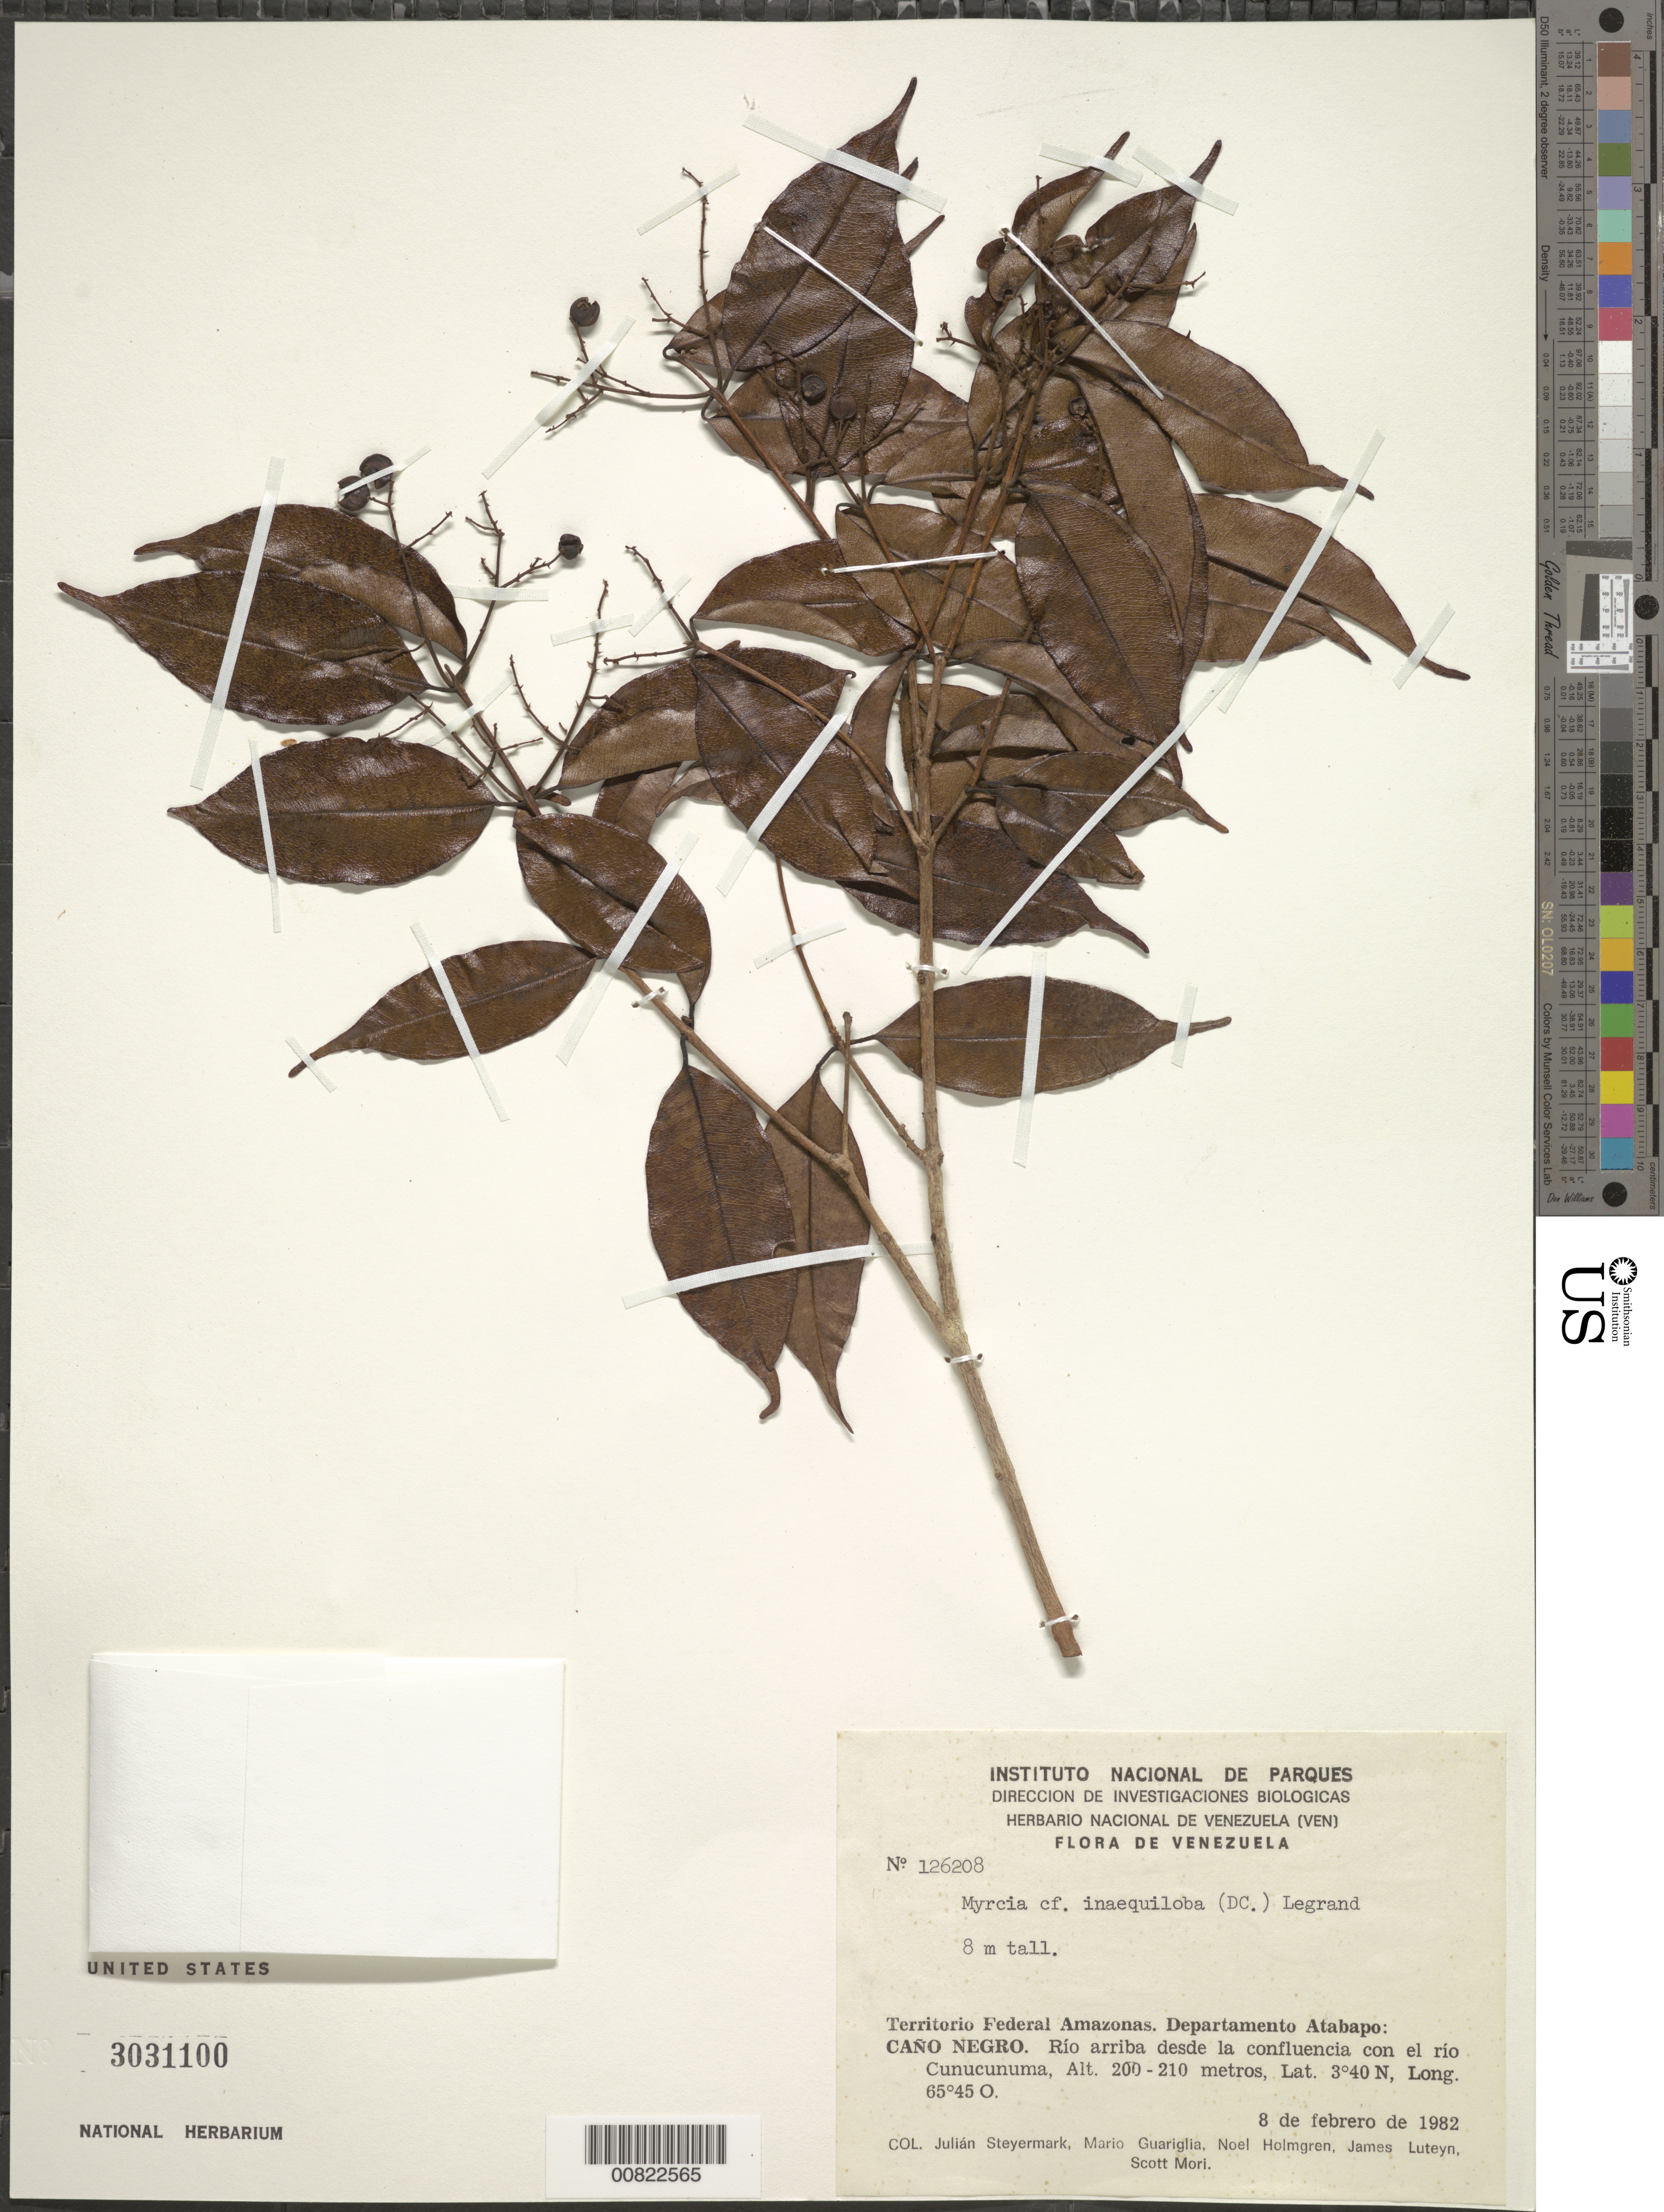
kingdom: Plantae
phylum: Tracheophyta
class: Magnoliopsida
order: Myrtales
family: Myrtaceae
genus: Myrcia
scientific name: Myrcia inaequiloba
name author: (DC.) D. Legrand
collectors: J. Steyermark, M. Guariglia P., N. H. Holmgren, J. L. Luteyn & S. Mori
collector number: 126208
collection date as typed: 8-Feb-82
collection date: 1982-02-08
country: Venezuela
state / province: Amazonas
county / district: Atabapo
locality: Caño Negro, río arriba desde la confluencia con el río Cunucunuma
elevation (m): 200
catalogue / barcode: US 3031100